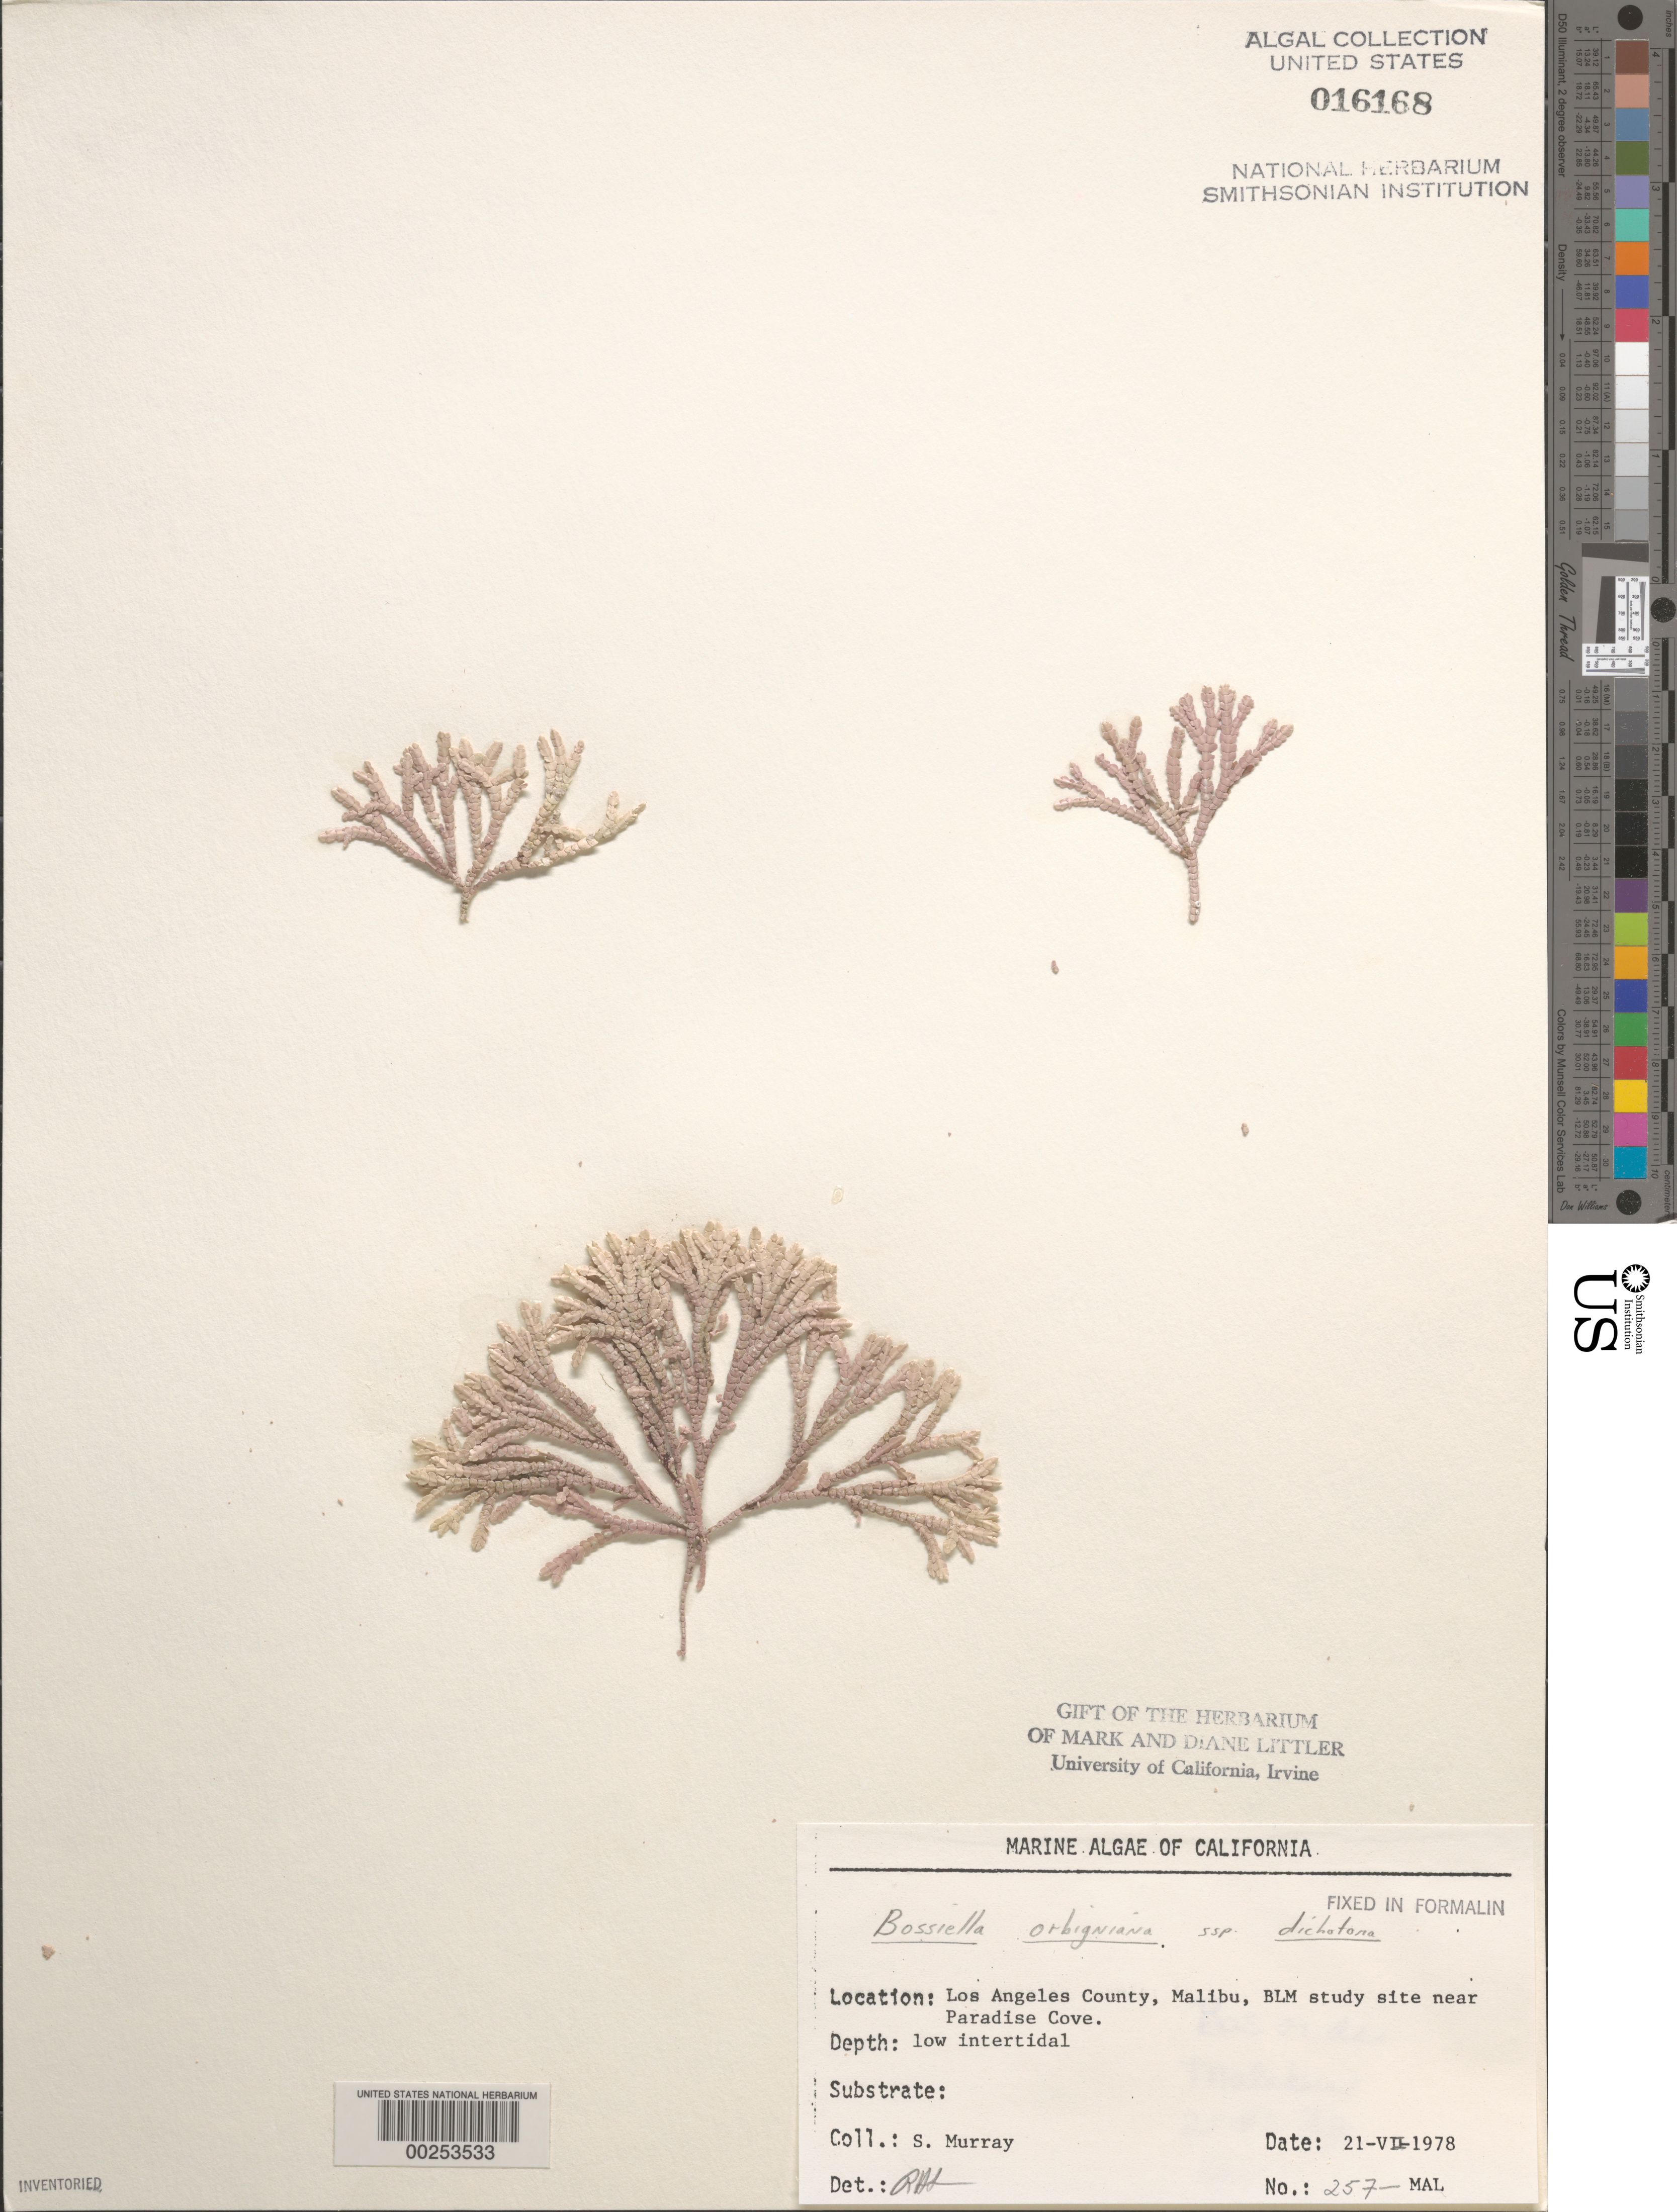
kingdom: Plantae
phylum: Rhodophyta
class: Florideophyceae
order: Corallinales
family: Corallinaceae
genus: Bossiella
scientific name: Bossiella orbigniana subsp. dichotoma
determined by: Sims, Robert H.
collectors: S. N. Murray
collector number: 257-MAL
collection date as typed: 21 Jul 1978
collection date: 1978-07-21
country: United States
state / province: California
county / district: Los Angeles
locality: Malibu, near Paradise Cove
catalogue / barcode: US 16168